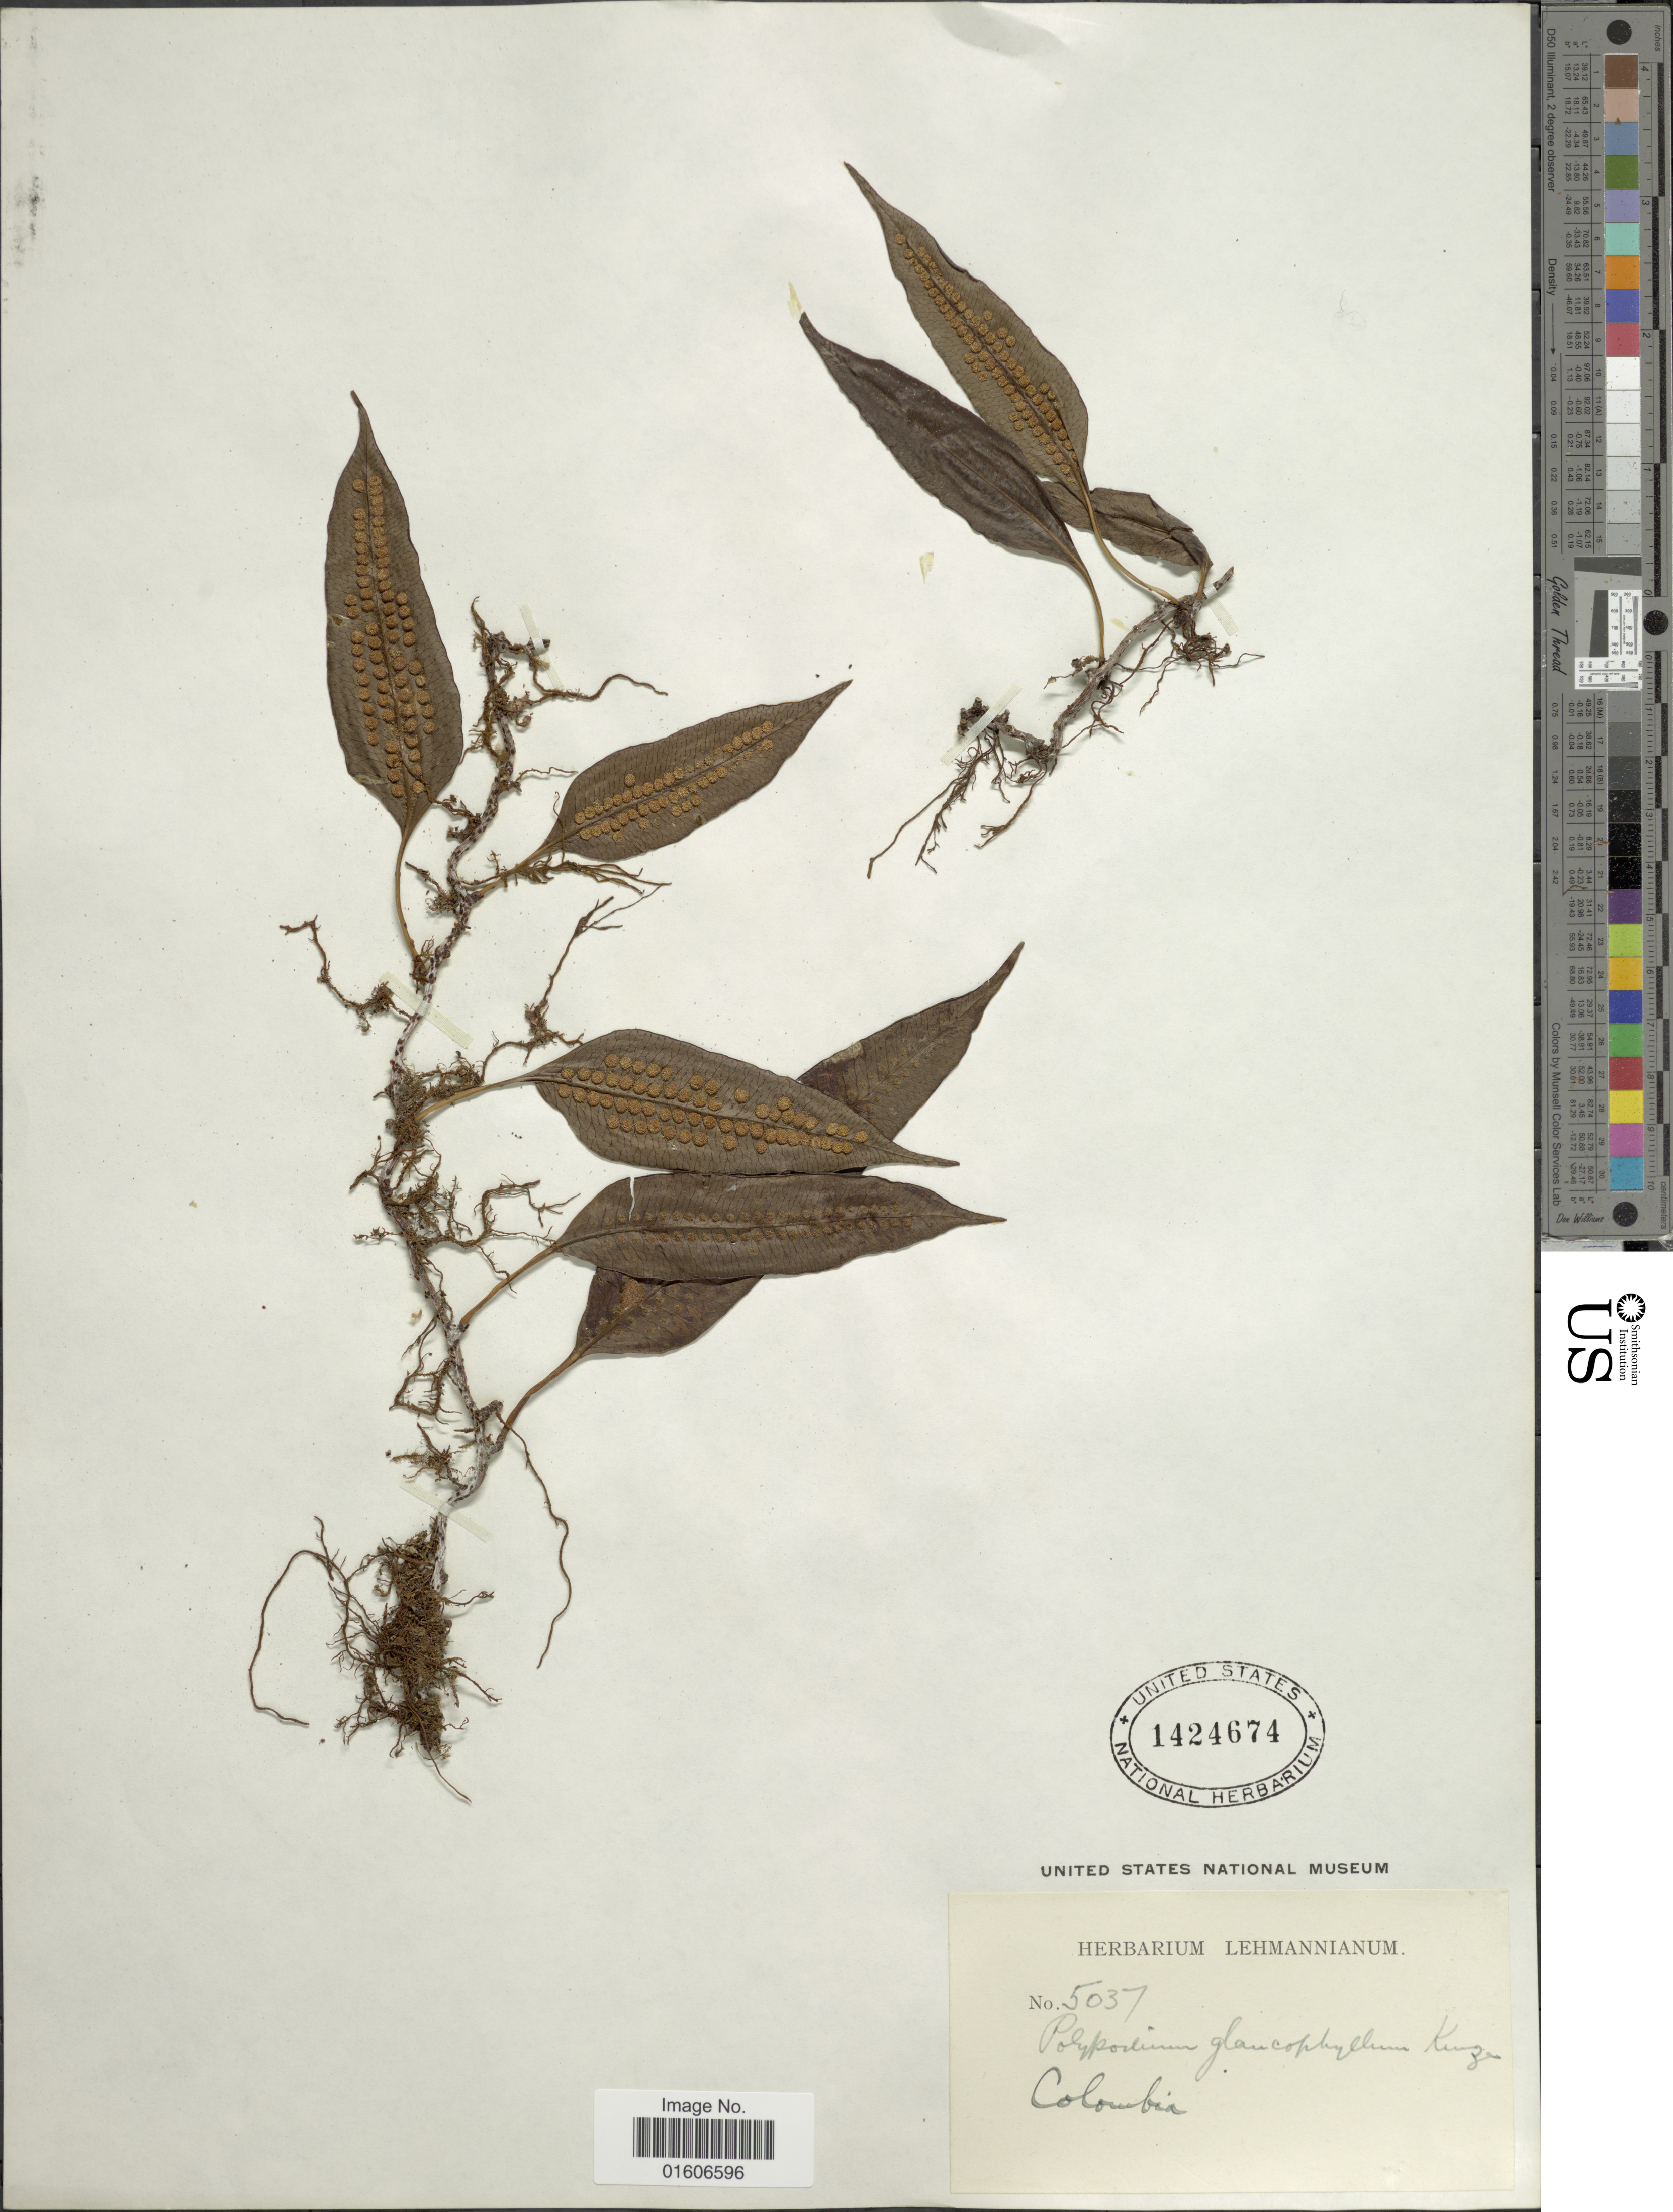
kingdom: Plantae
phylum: Tracheophyta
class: Polypodiopsida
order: Polypodiales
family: Polypodiaceae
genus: Serpocaulon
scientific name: Serpocaulon levigatum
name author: (Cav.) A.R. Sm.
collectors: ex herb. Lehmannianum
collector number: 5037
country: Colombia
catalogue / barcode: US 1424674